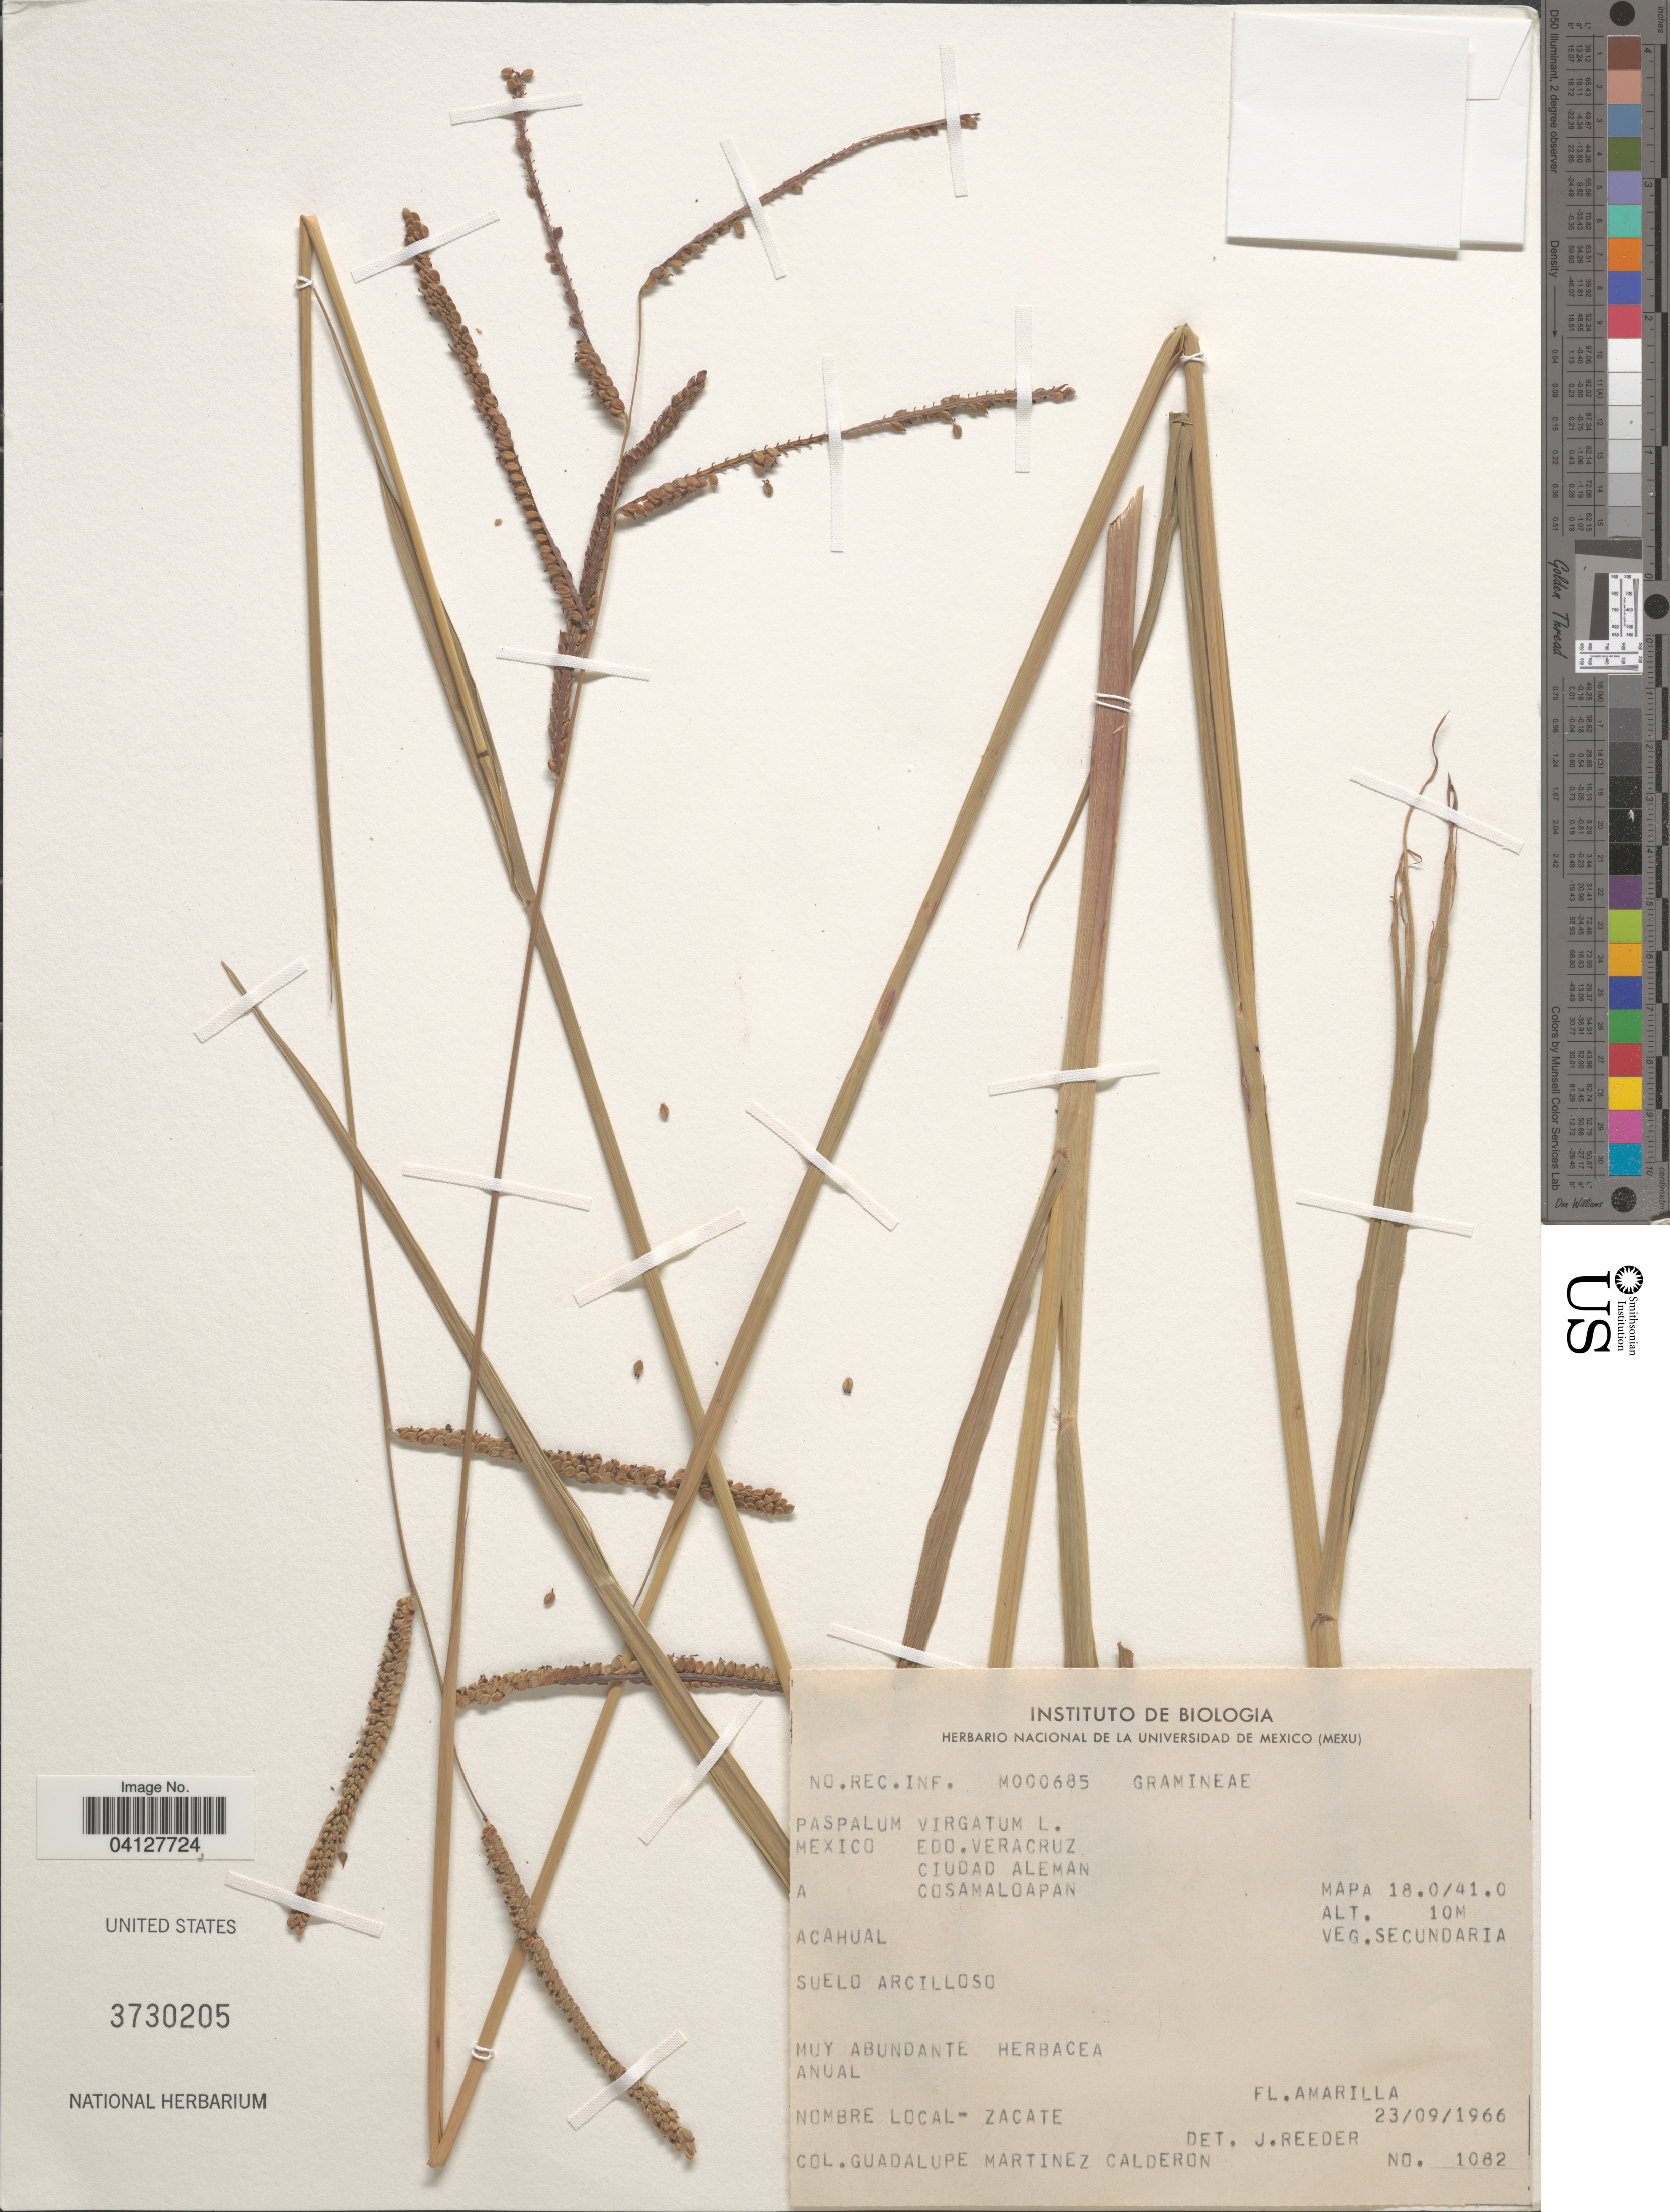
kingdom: Plantae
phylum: Tracheophyta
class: Liliopsida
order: Poales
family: Poaceae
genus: Paspalum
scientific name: Paspalum virgatum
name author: L.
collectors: G. Martinez-C.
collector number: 1082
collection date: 1966-09-23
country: Mexico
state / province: Veracruz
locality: Edo. Veracruz. Ciudad Aleman. A Cosamaloapan. Mapa 18.0/41.0.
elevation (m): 10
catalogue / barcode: US 3730205